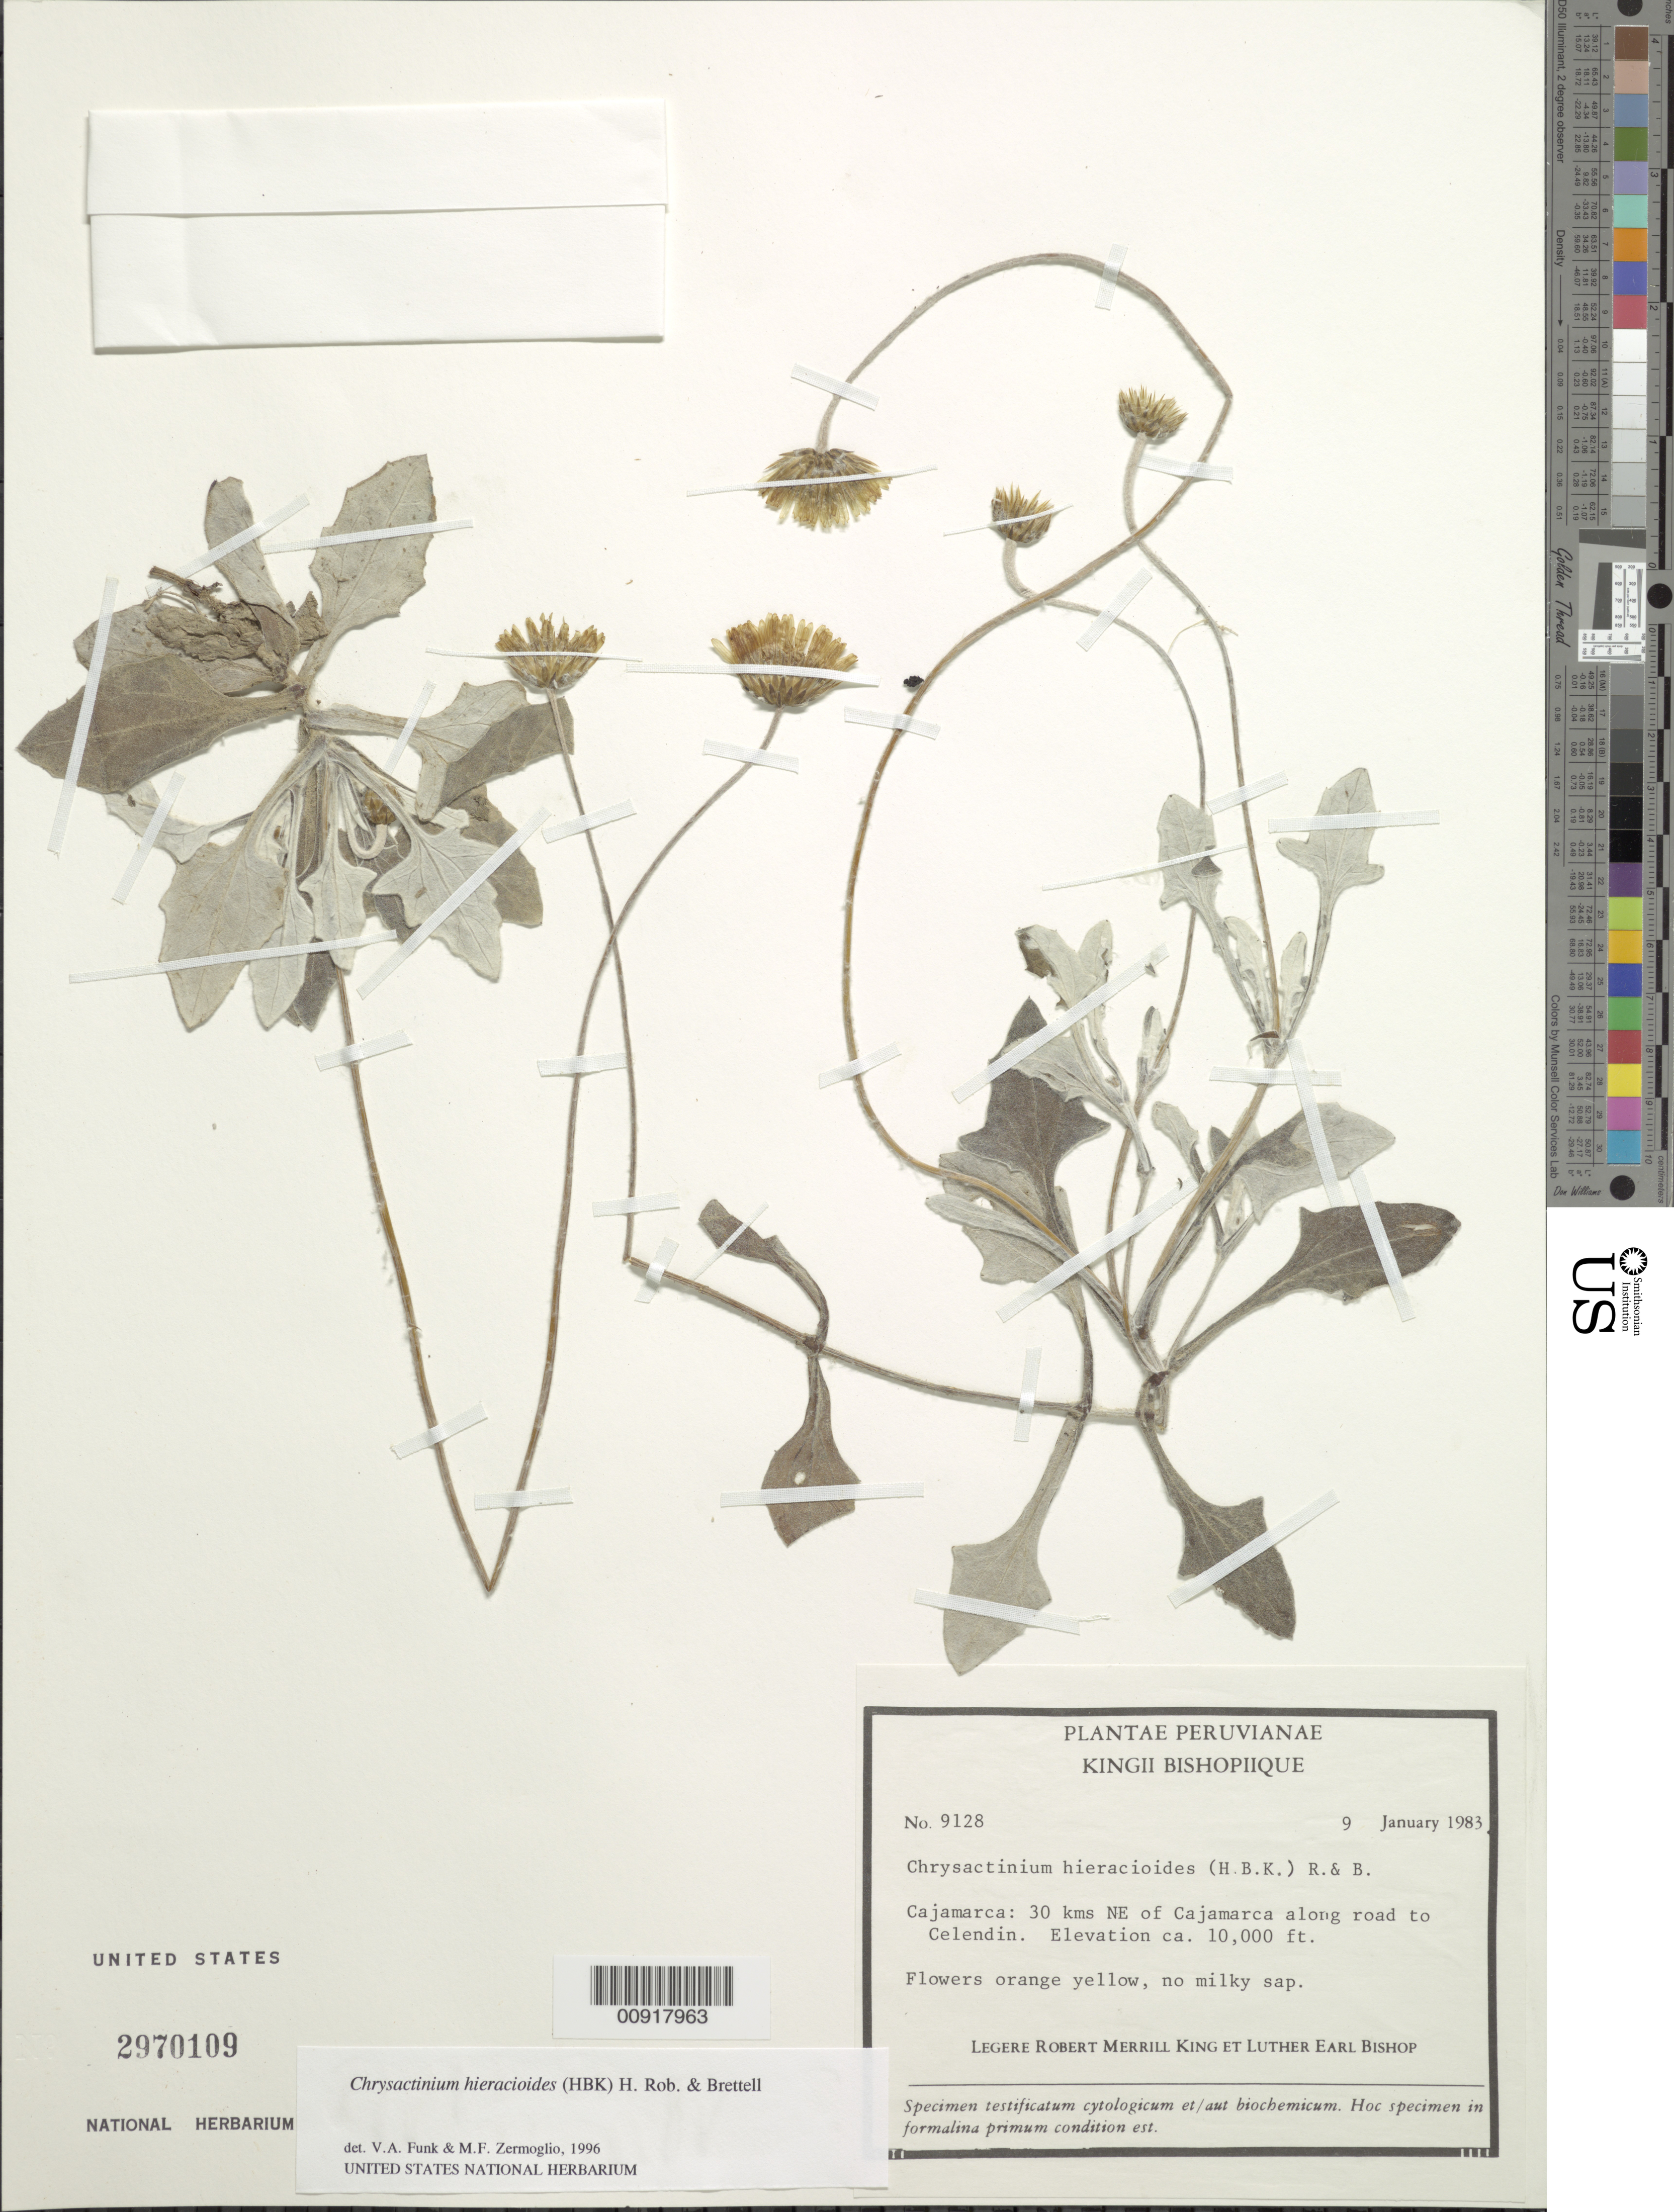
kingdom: Plantae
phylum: Tracheophyta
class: Magnoliopsida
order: Asterales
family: Asteraceae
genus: Chrysactinium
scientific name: Chrysactinium hieracioides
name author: (Kunth) H. Rob. & Brettell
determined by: Funk, V. A.; Zermoglio, M. F.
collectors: R. M. King & L. E. Bishop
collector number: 9128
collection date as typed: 9 January 1983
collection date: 1983-01-09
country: Peru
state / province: Cajamarca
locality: Cajamarca; 30 km NE of Cajamarca along road to Celendin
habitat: Along road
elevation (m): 3048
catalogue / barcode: US 2970109